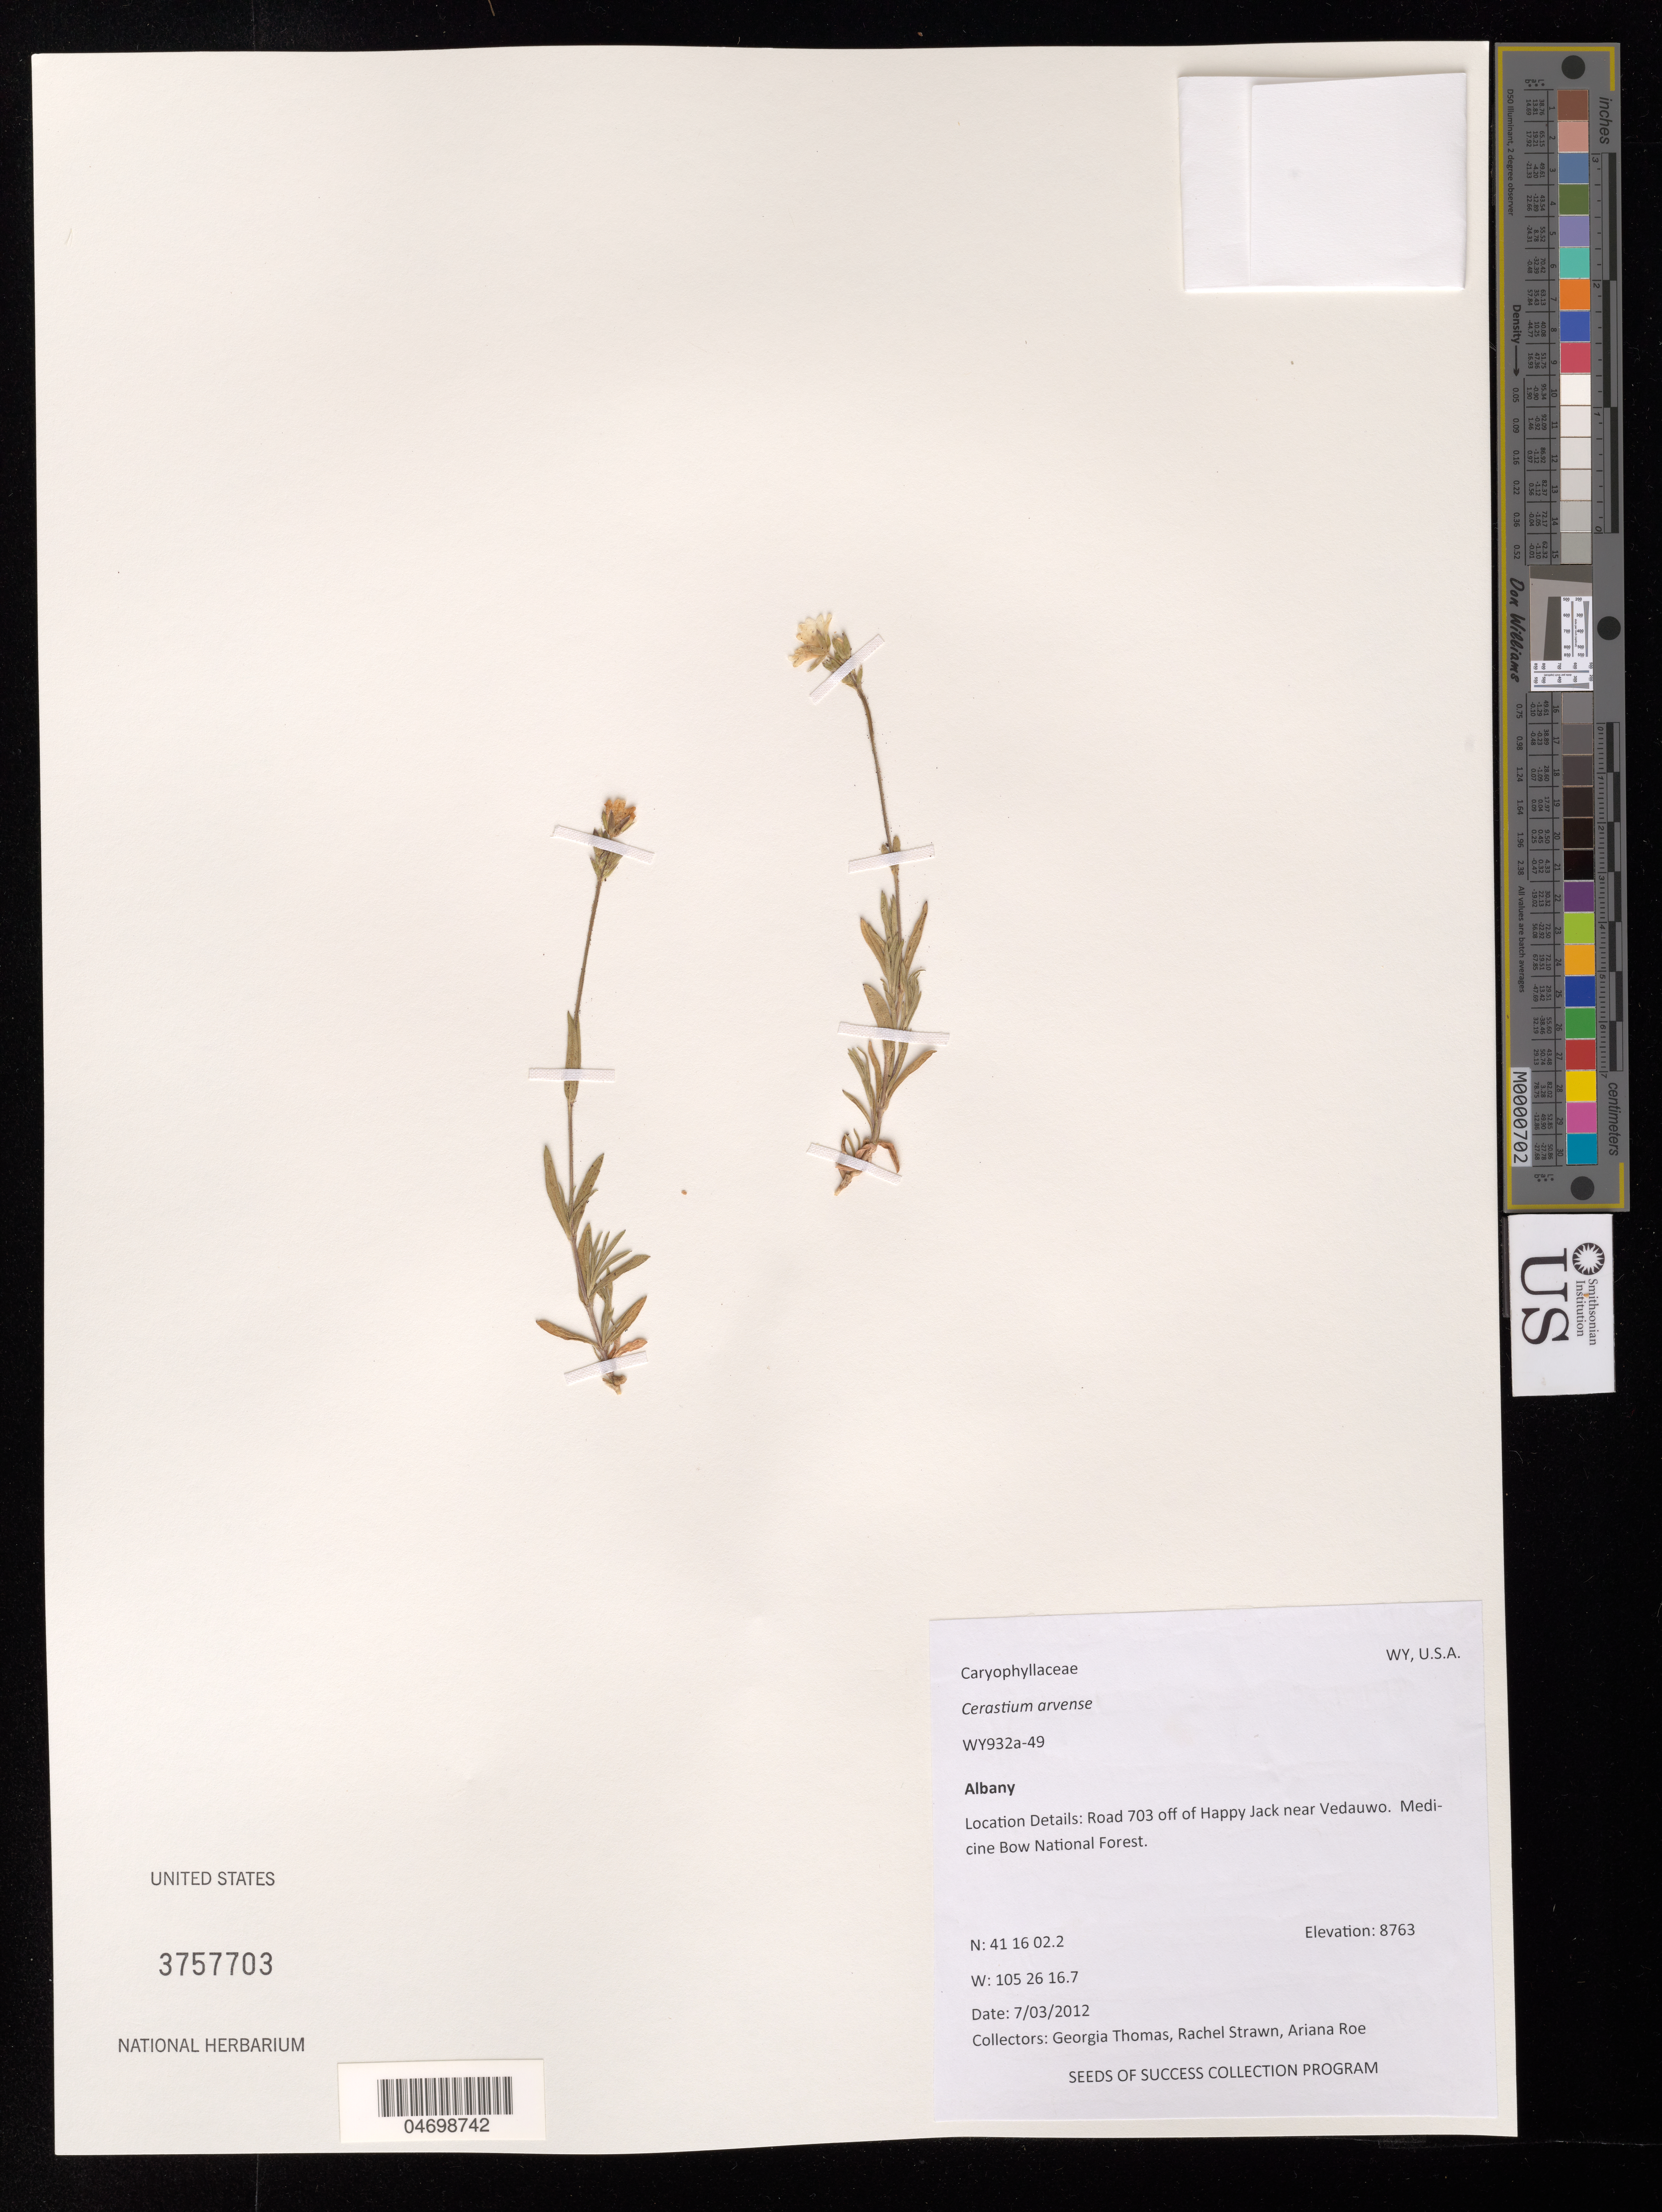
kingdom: Plantae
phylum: Tracheophyta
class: Magnoliopsida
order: Caryophyllales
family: Caryophyllaceae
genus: Cerastium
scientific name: Cerastium arvense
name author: L.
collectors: G. Thomas, R. Strawn & A. Roe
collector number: WY932A-49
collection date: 2012-07-03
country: United States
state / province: Wyoming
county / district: Albany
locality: Road 703 off of Happy Jack near Vedauwoo. Medicine Bow National Forest.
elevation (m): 2671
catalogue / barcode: US 3757703